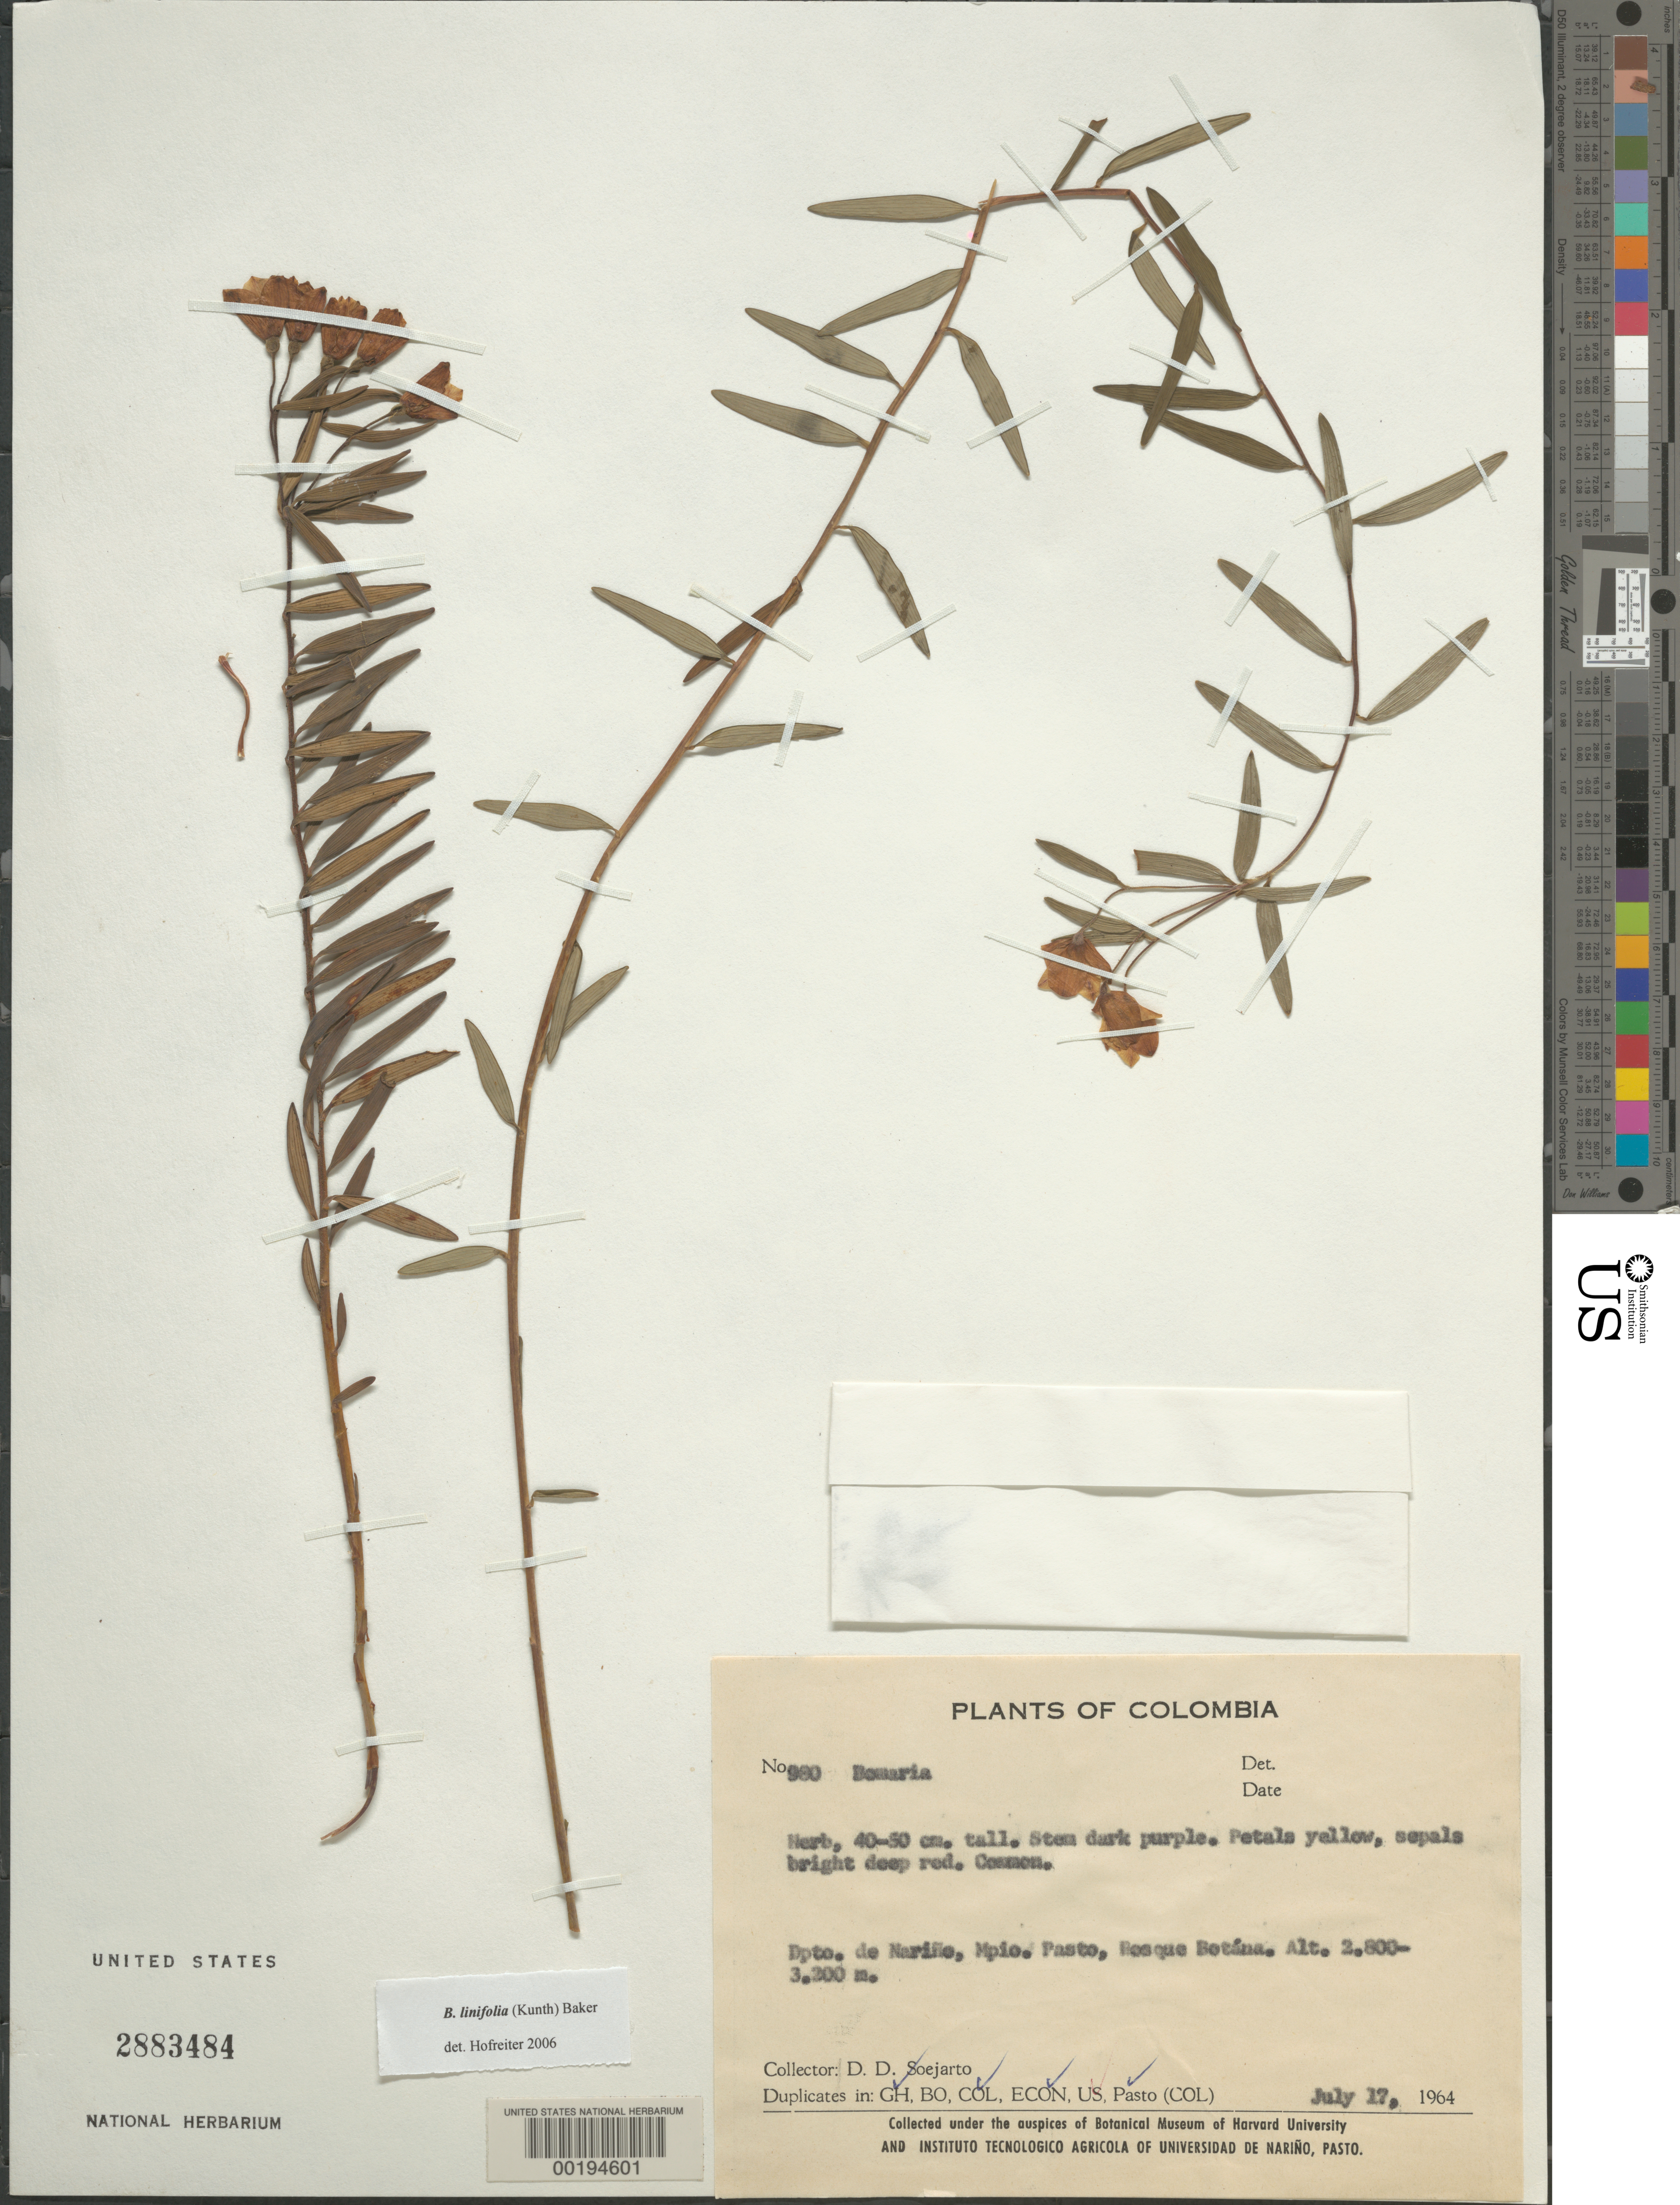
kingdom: Plantae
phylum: Tracheophyta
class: Liliopsida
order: Liliales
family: Alstroemeriaceae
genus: Bomarea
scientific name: Bomarea sp.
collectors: D. D. Soejarto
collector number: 980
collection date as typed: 17 Jul 1964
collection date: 1964-07-17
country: Colombia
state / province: Nariño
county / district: Pasto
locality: Bosque Botana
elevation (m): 2800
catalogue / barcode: US 2883484